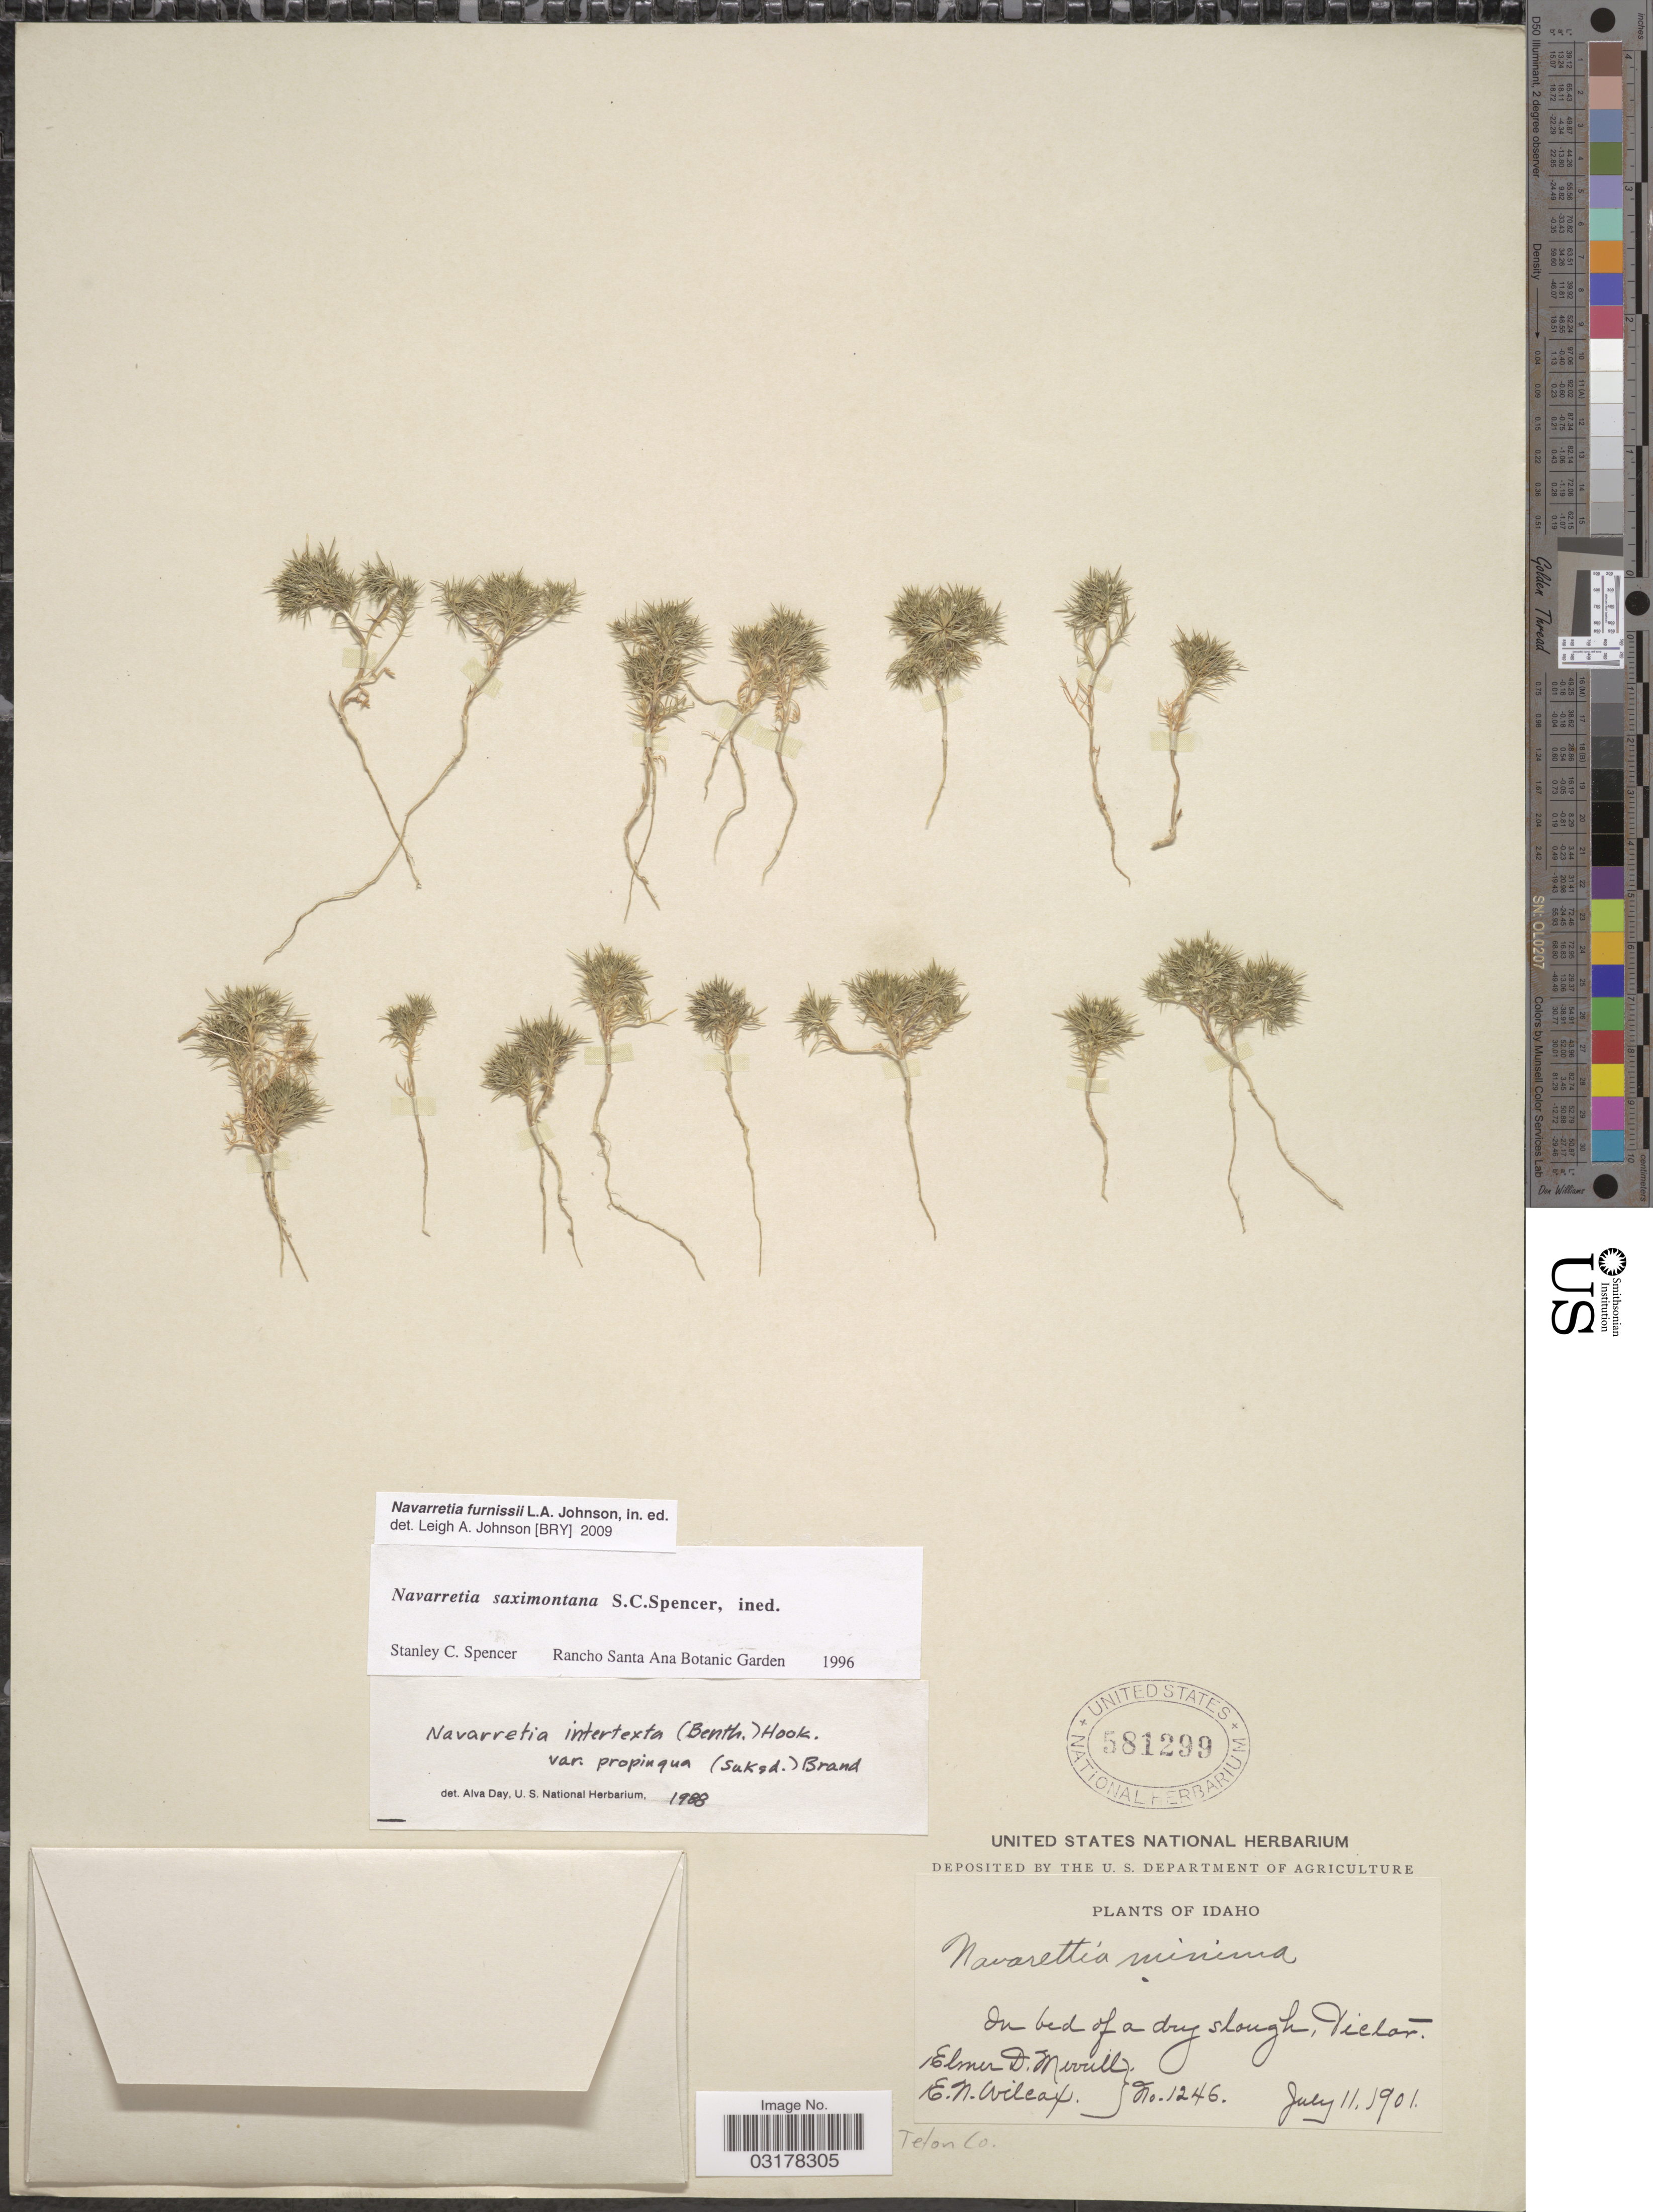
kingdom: Plantae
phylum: Tracheophyta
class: Magnoliopsida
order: Ericales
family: Polemoniaceae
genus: Navarretia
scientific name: Navarretia saximontana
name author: S.C. Spencer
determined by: Spencer, S. C.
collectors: E. D. Merrill & E. Wilcox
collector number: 1246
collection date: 1901-07-11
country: United States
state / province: Idaho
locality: Victor. Teton Co.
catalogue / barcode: US 581299